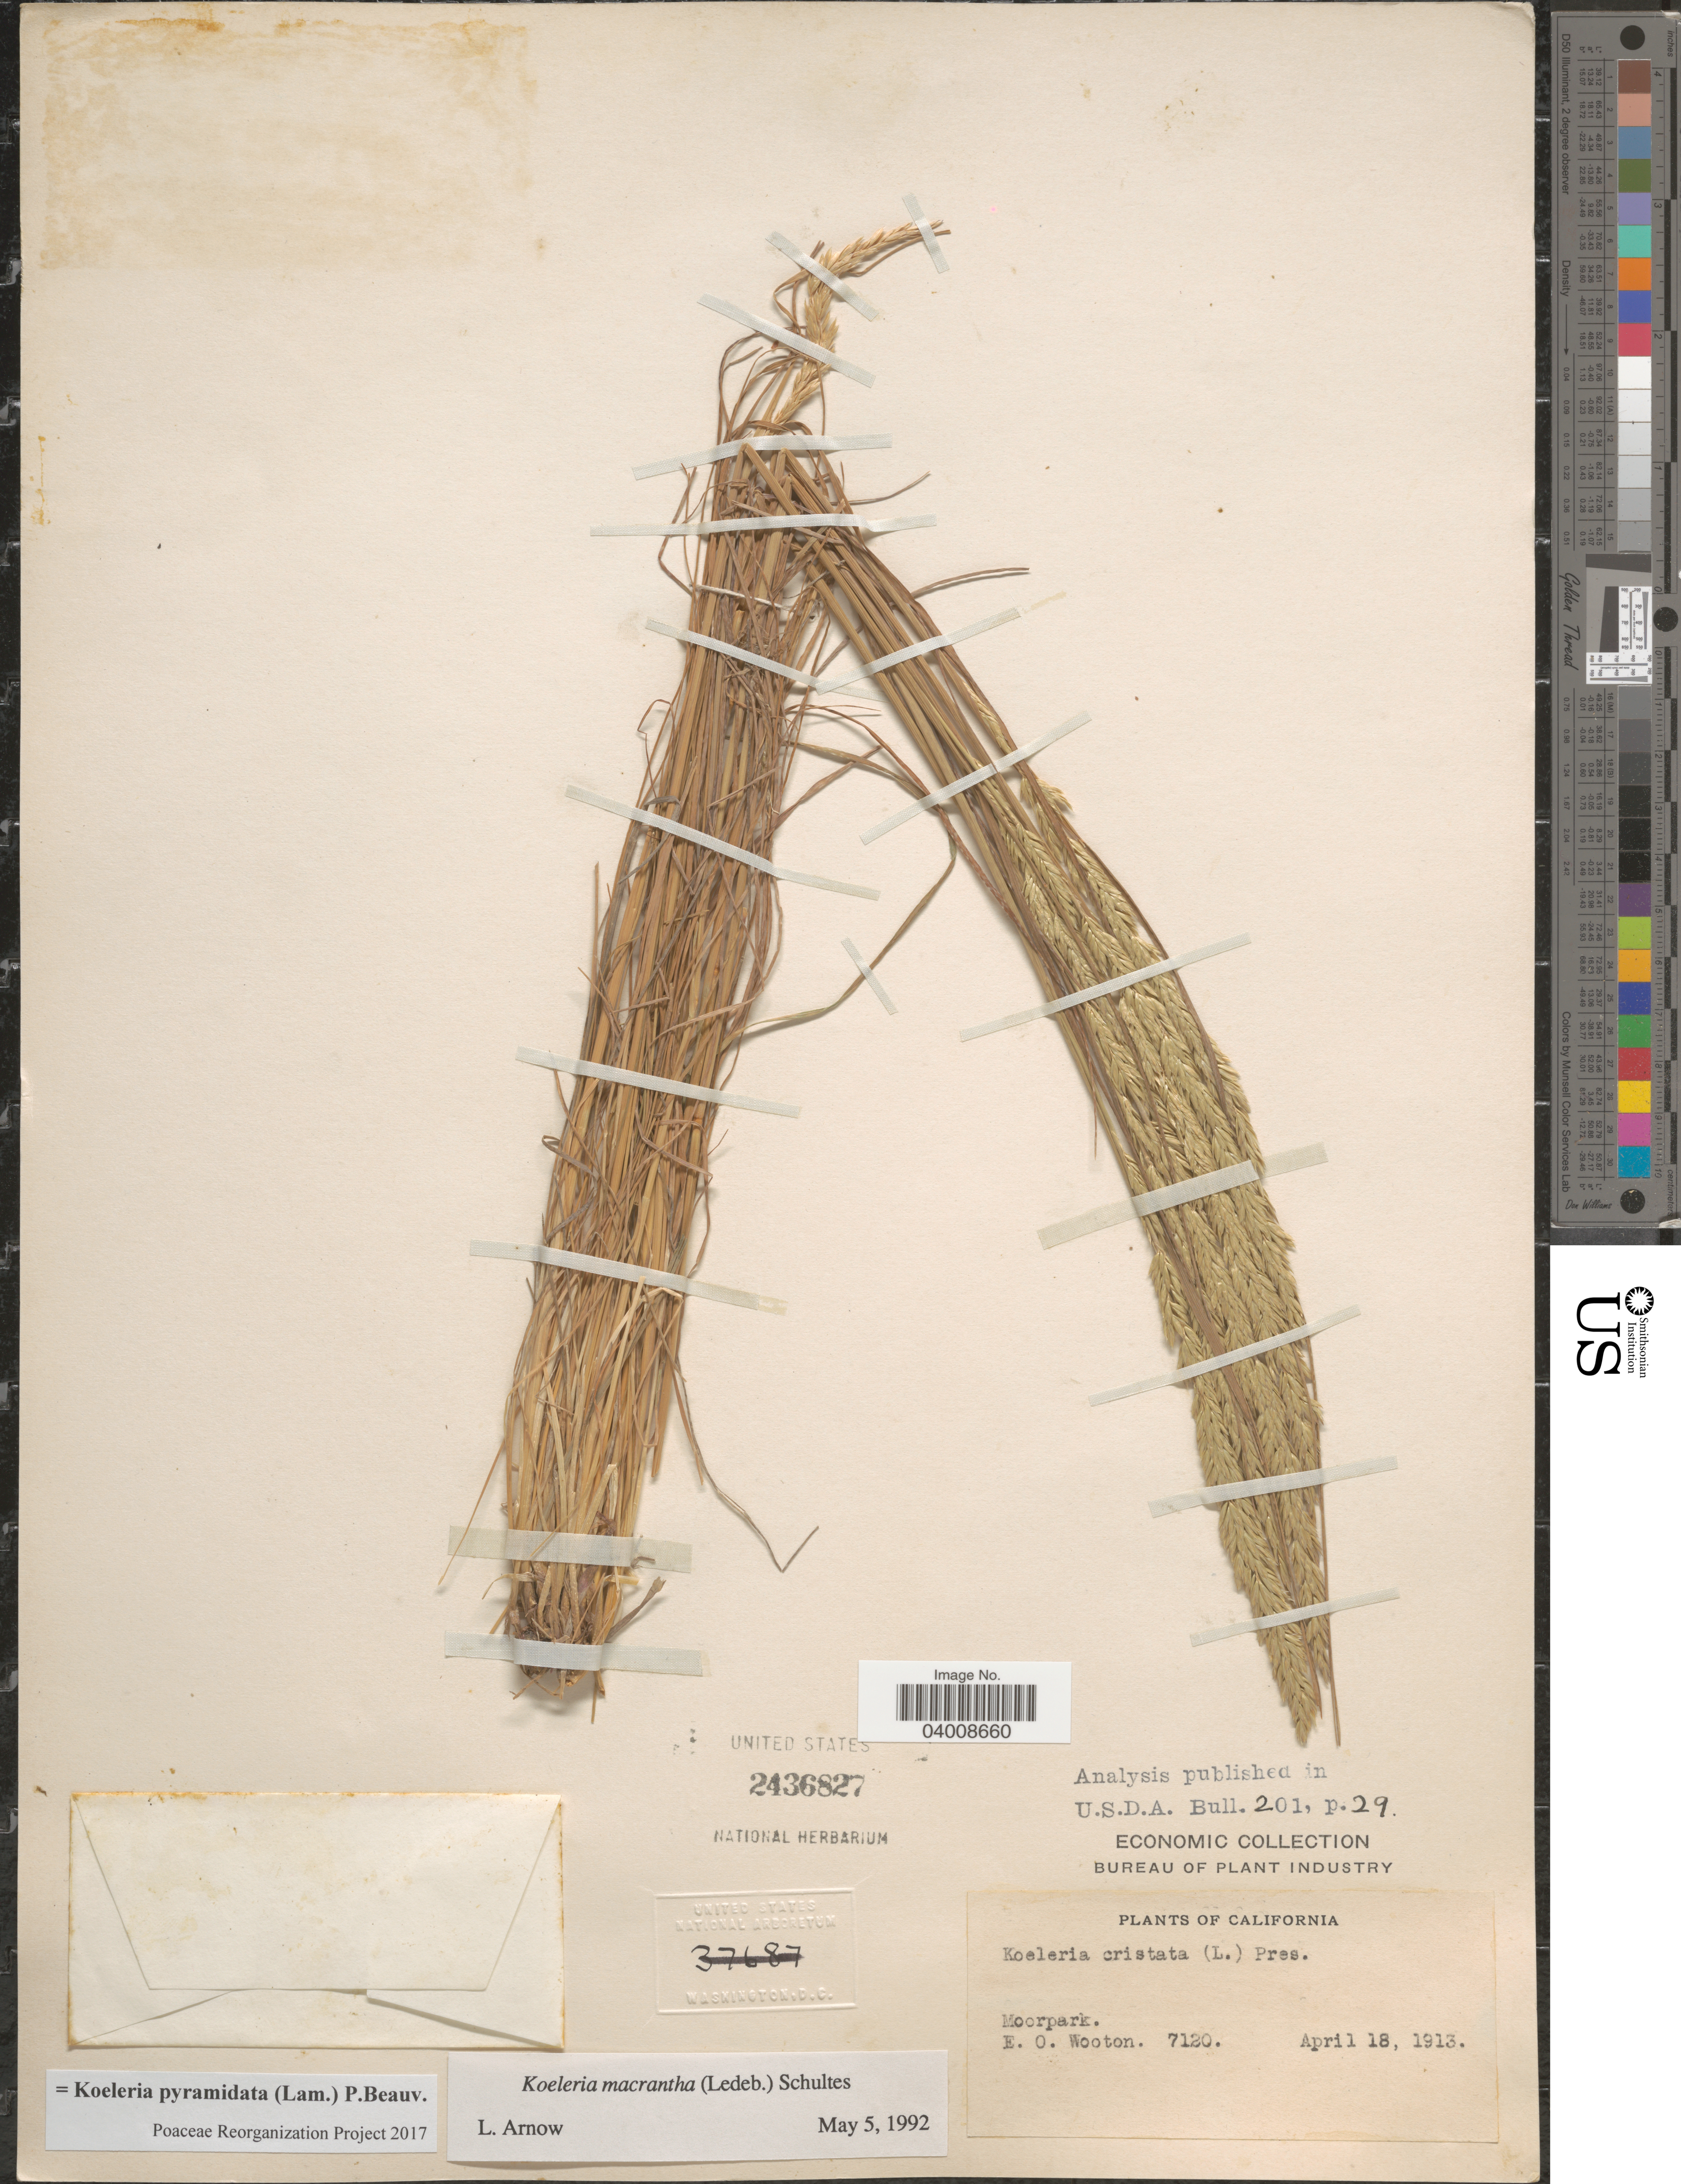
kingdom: Plantae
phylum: Tracheophyta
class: Liliopsida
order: Poales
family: Poaceae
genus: Koeleria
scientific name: Koeleria pyramidata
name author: (Lam.) P. Beauv.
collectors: E. O. Wooton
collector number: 7120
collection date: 1913-04-18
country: United States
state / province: California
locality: Moorpark.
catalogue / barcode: US 2436827